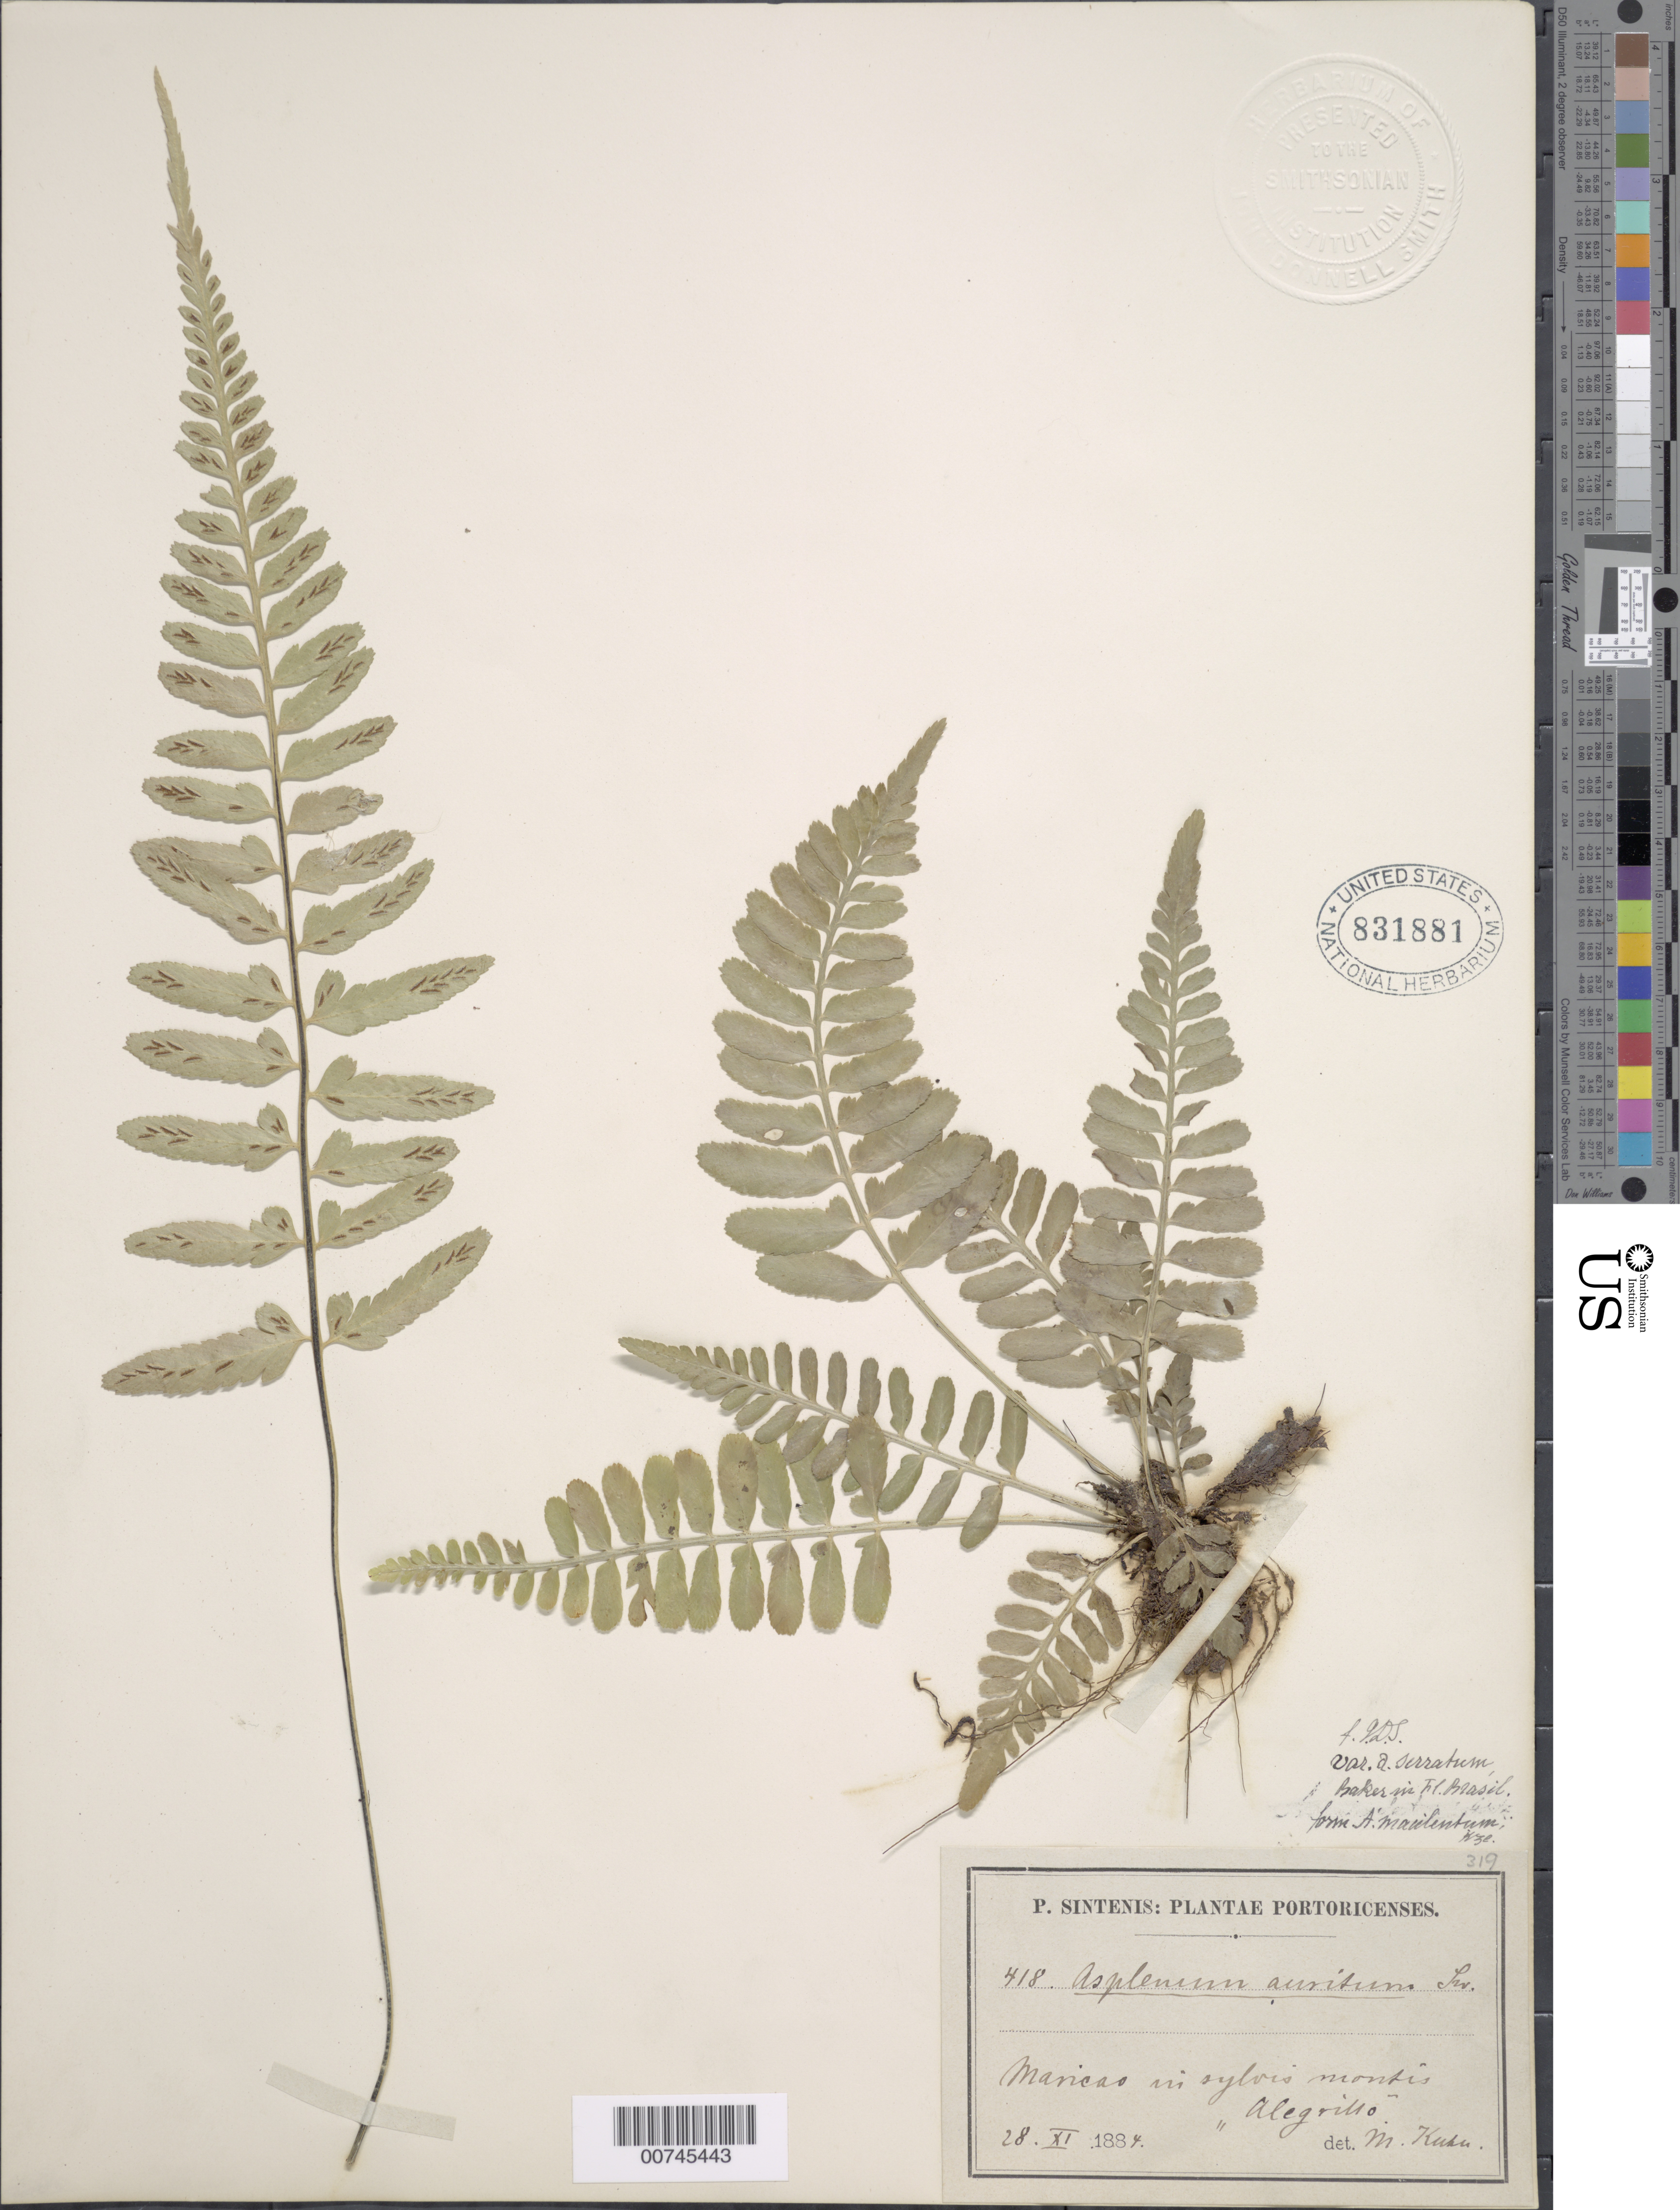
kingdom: Plantae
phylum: Tracheophyta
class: Polypodiopsida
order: Polypodiales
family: Aspleniaceae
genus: Asplenium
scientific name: Asplenium auritum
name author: Sw.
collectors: P. Sintenis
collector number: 418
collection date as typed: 28 Nov 1884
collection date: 1884-11-28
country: Puerto Rico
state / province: Maricao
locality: In sylvis montis Alegrillo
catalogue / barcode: US 831881